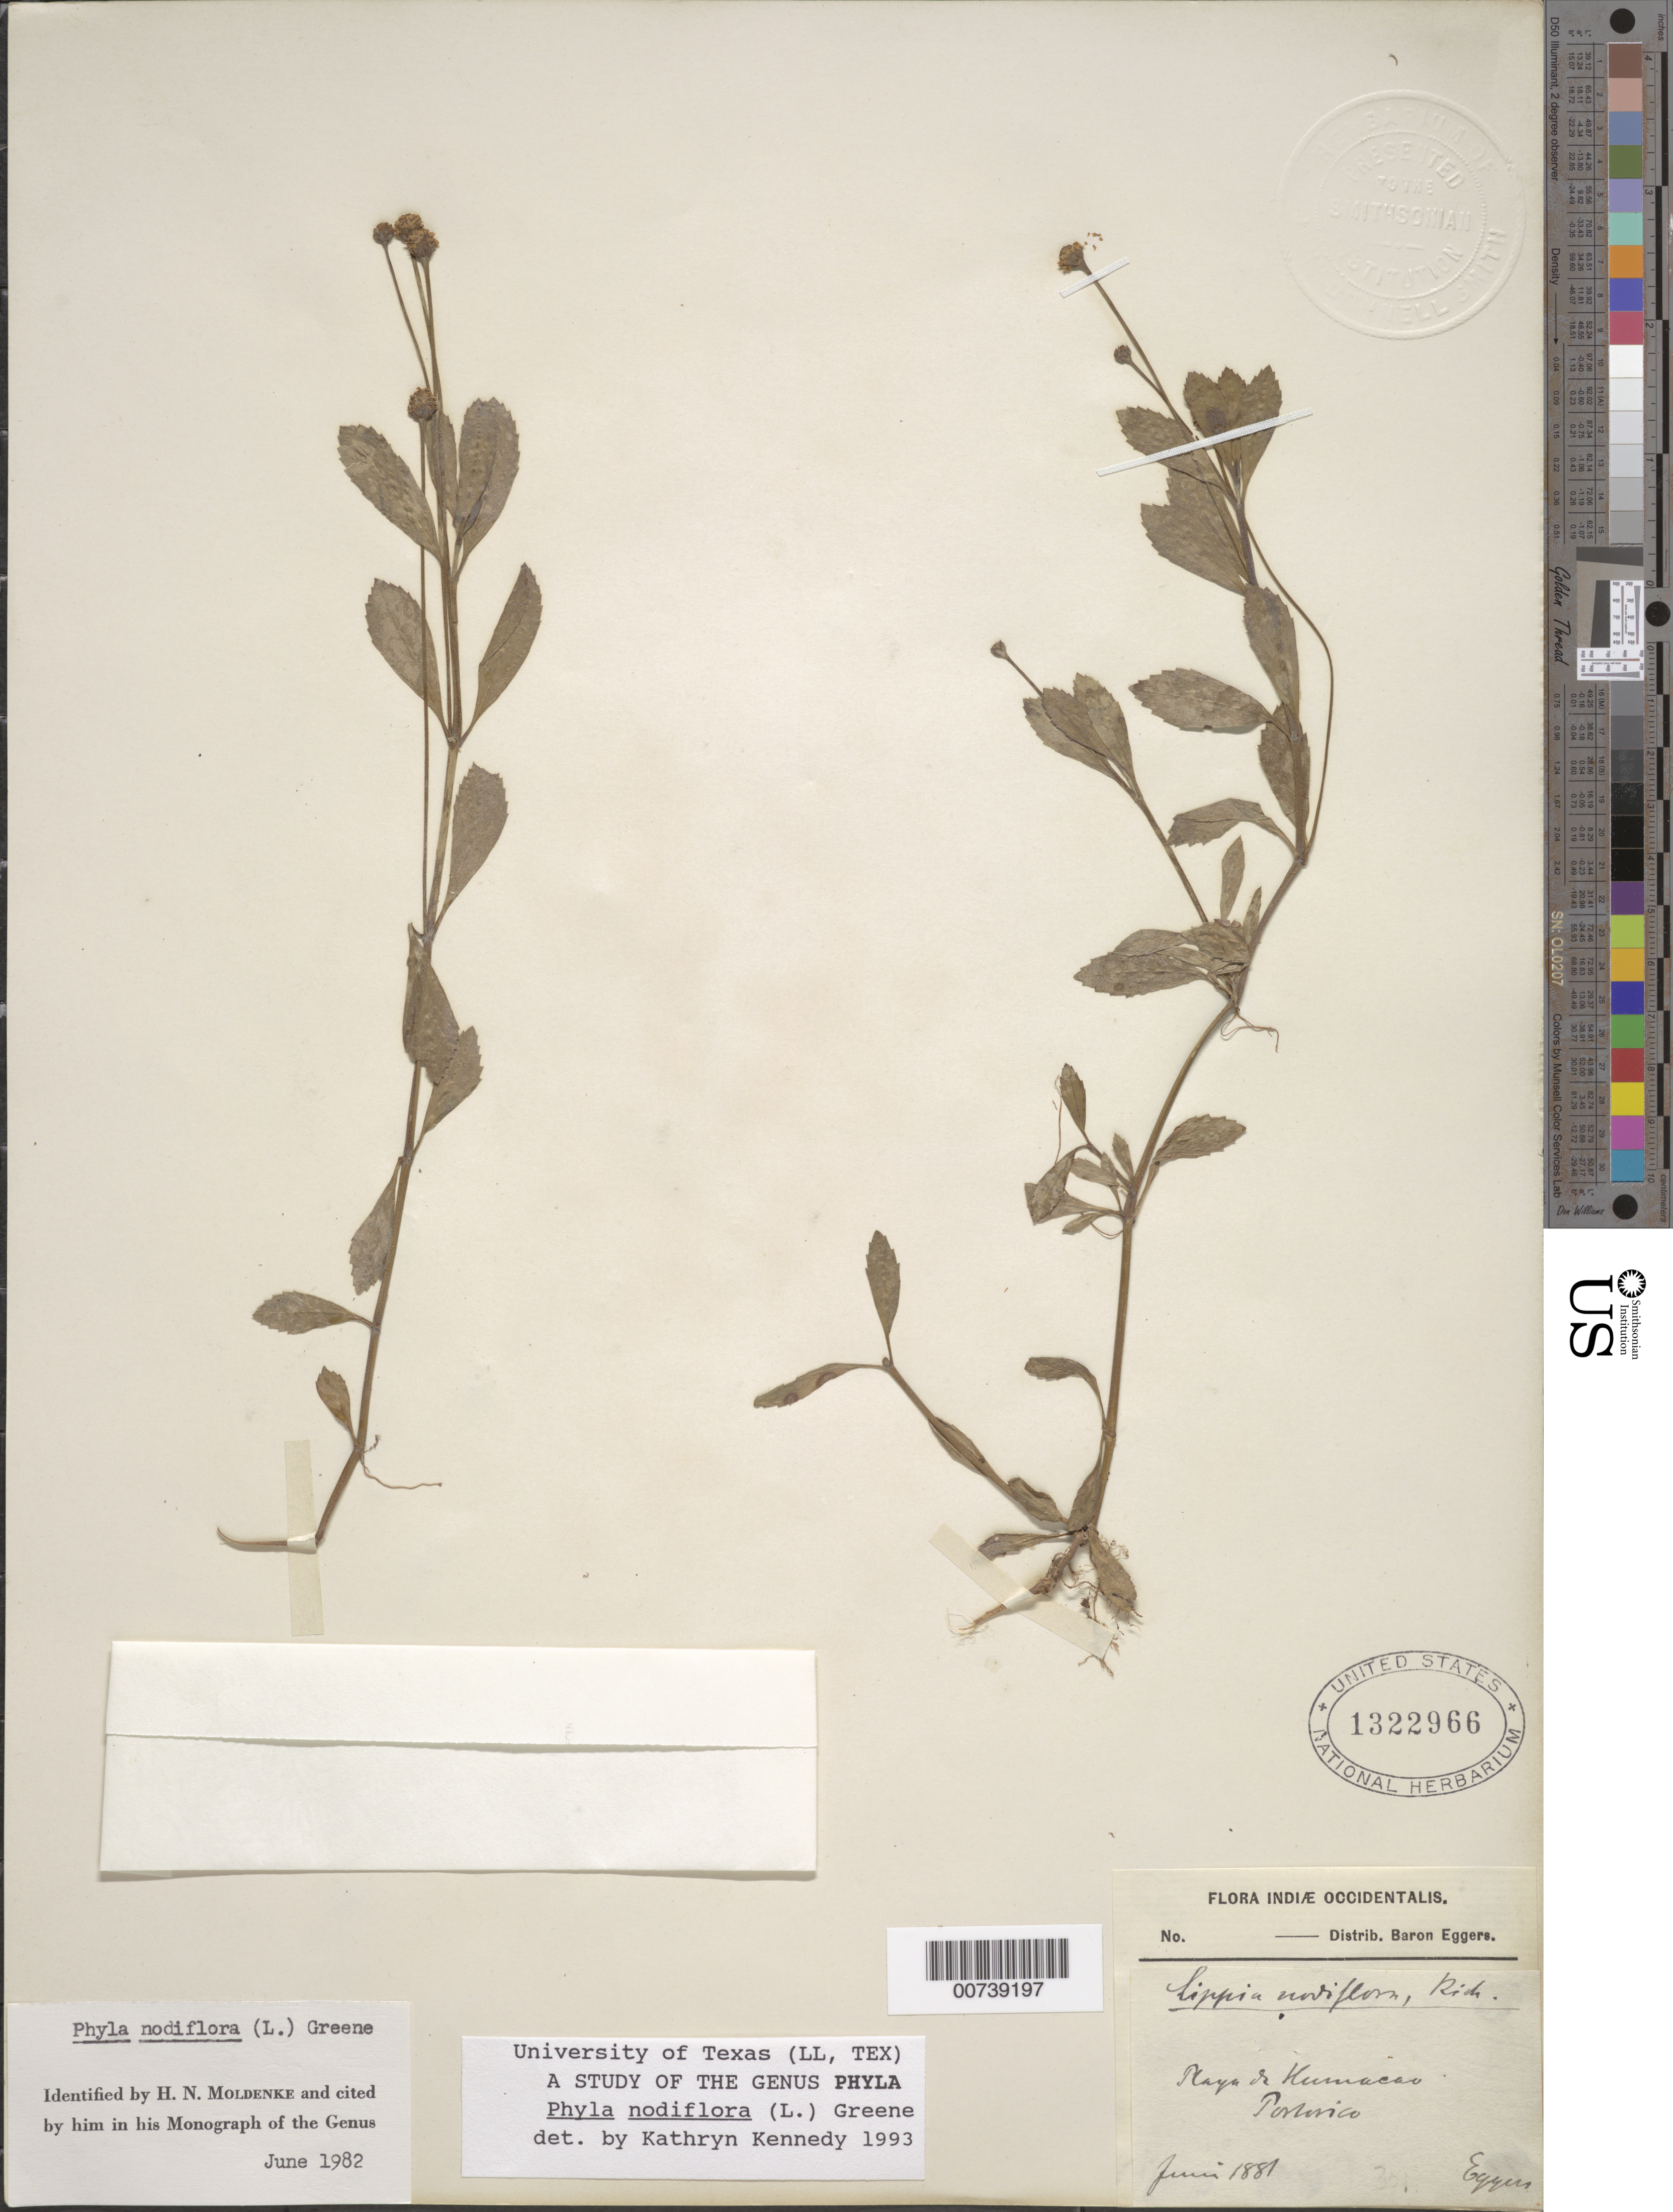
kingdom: Plantae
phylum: Tracheophyta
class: Magnoliopsida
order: Lamiales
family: Verbenaceae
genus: Phyla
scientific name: Phyla nodiflora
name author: (L.) Greene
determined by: Kennedy, K.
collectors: H. F. A. von Eggers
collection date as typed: Jun 1881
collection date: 1881-06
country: Puerto Rico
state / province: Humacao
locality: Playa de Humacao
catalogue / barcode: US 1322966